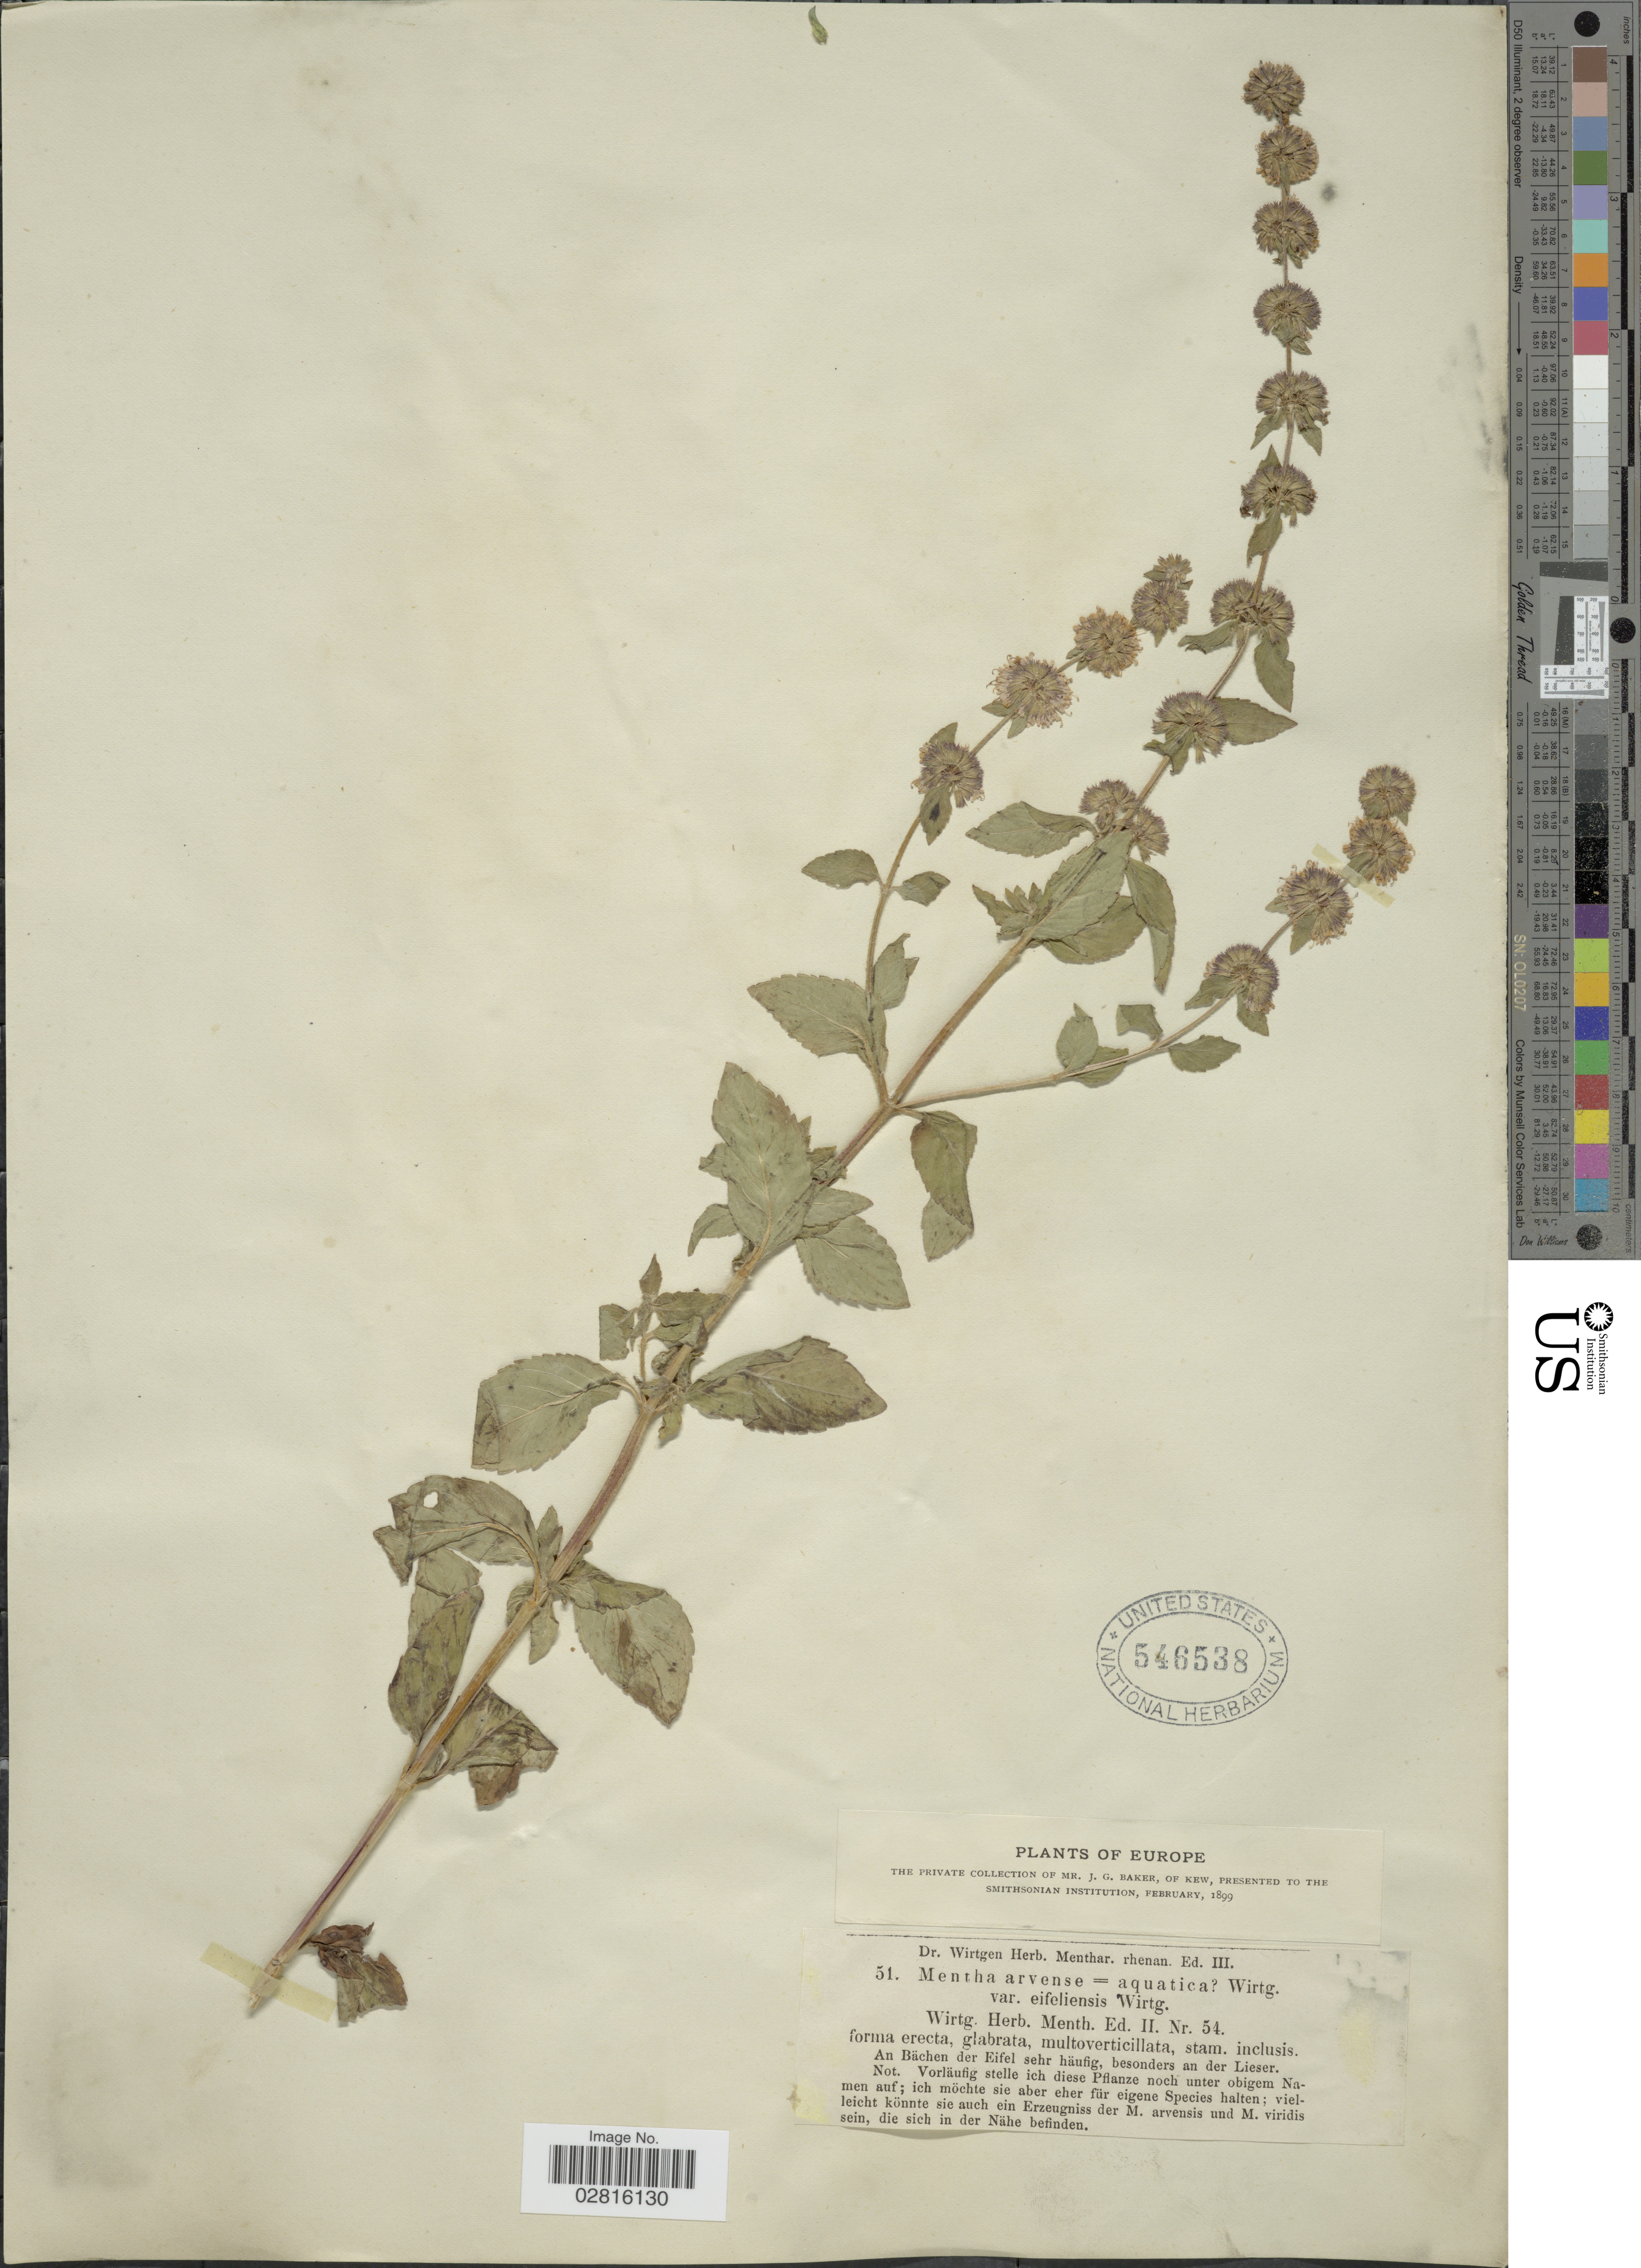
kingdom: Plantae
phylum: Tracheophyta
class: Magnoliopsida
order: Lamiales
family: Lamiaceae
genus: Mentha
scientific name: Mentha aquatica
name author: L.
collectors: Wirtgen, --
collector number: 51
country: Germany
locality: An Bächen der Eifel sehr häufig, besonders an der Lieser. Europe.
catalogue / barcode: US 546538